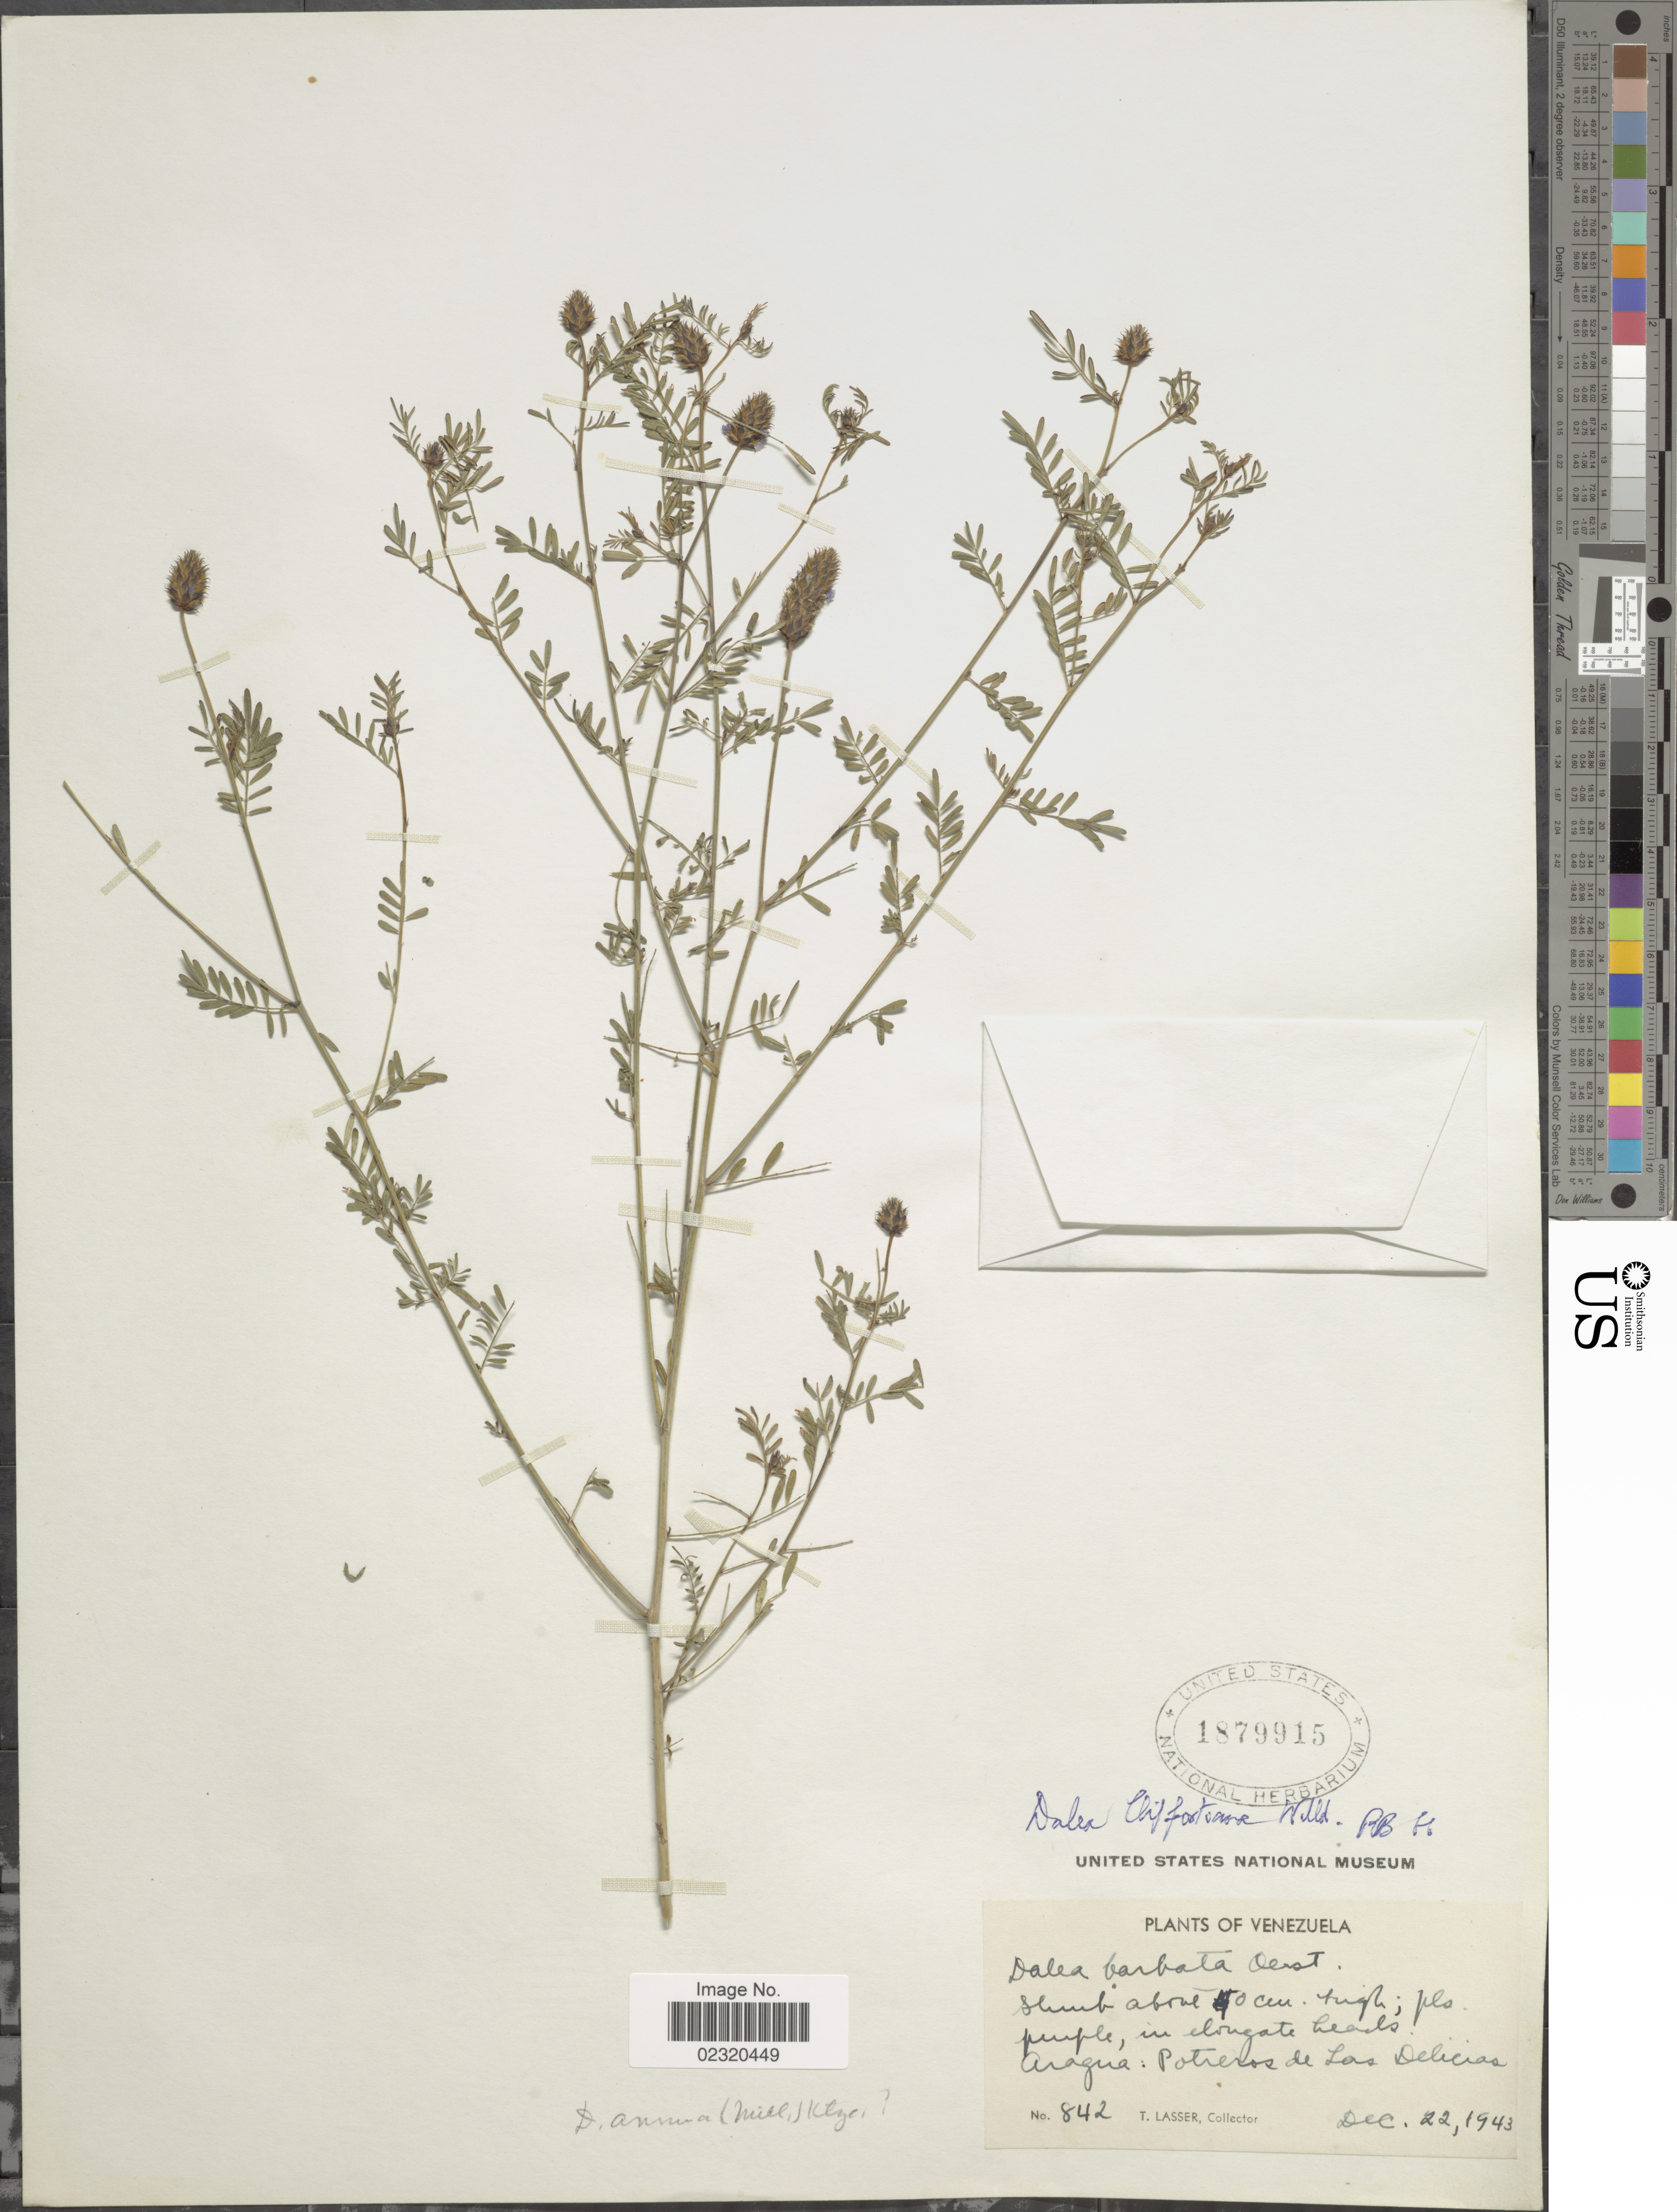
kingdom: Plantae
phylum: Tracheophyta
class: Magnoliopsida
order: Fabales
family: Fabaceae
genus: Dalea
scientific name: Dalea cliffortiana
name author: Willd.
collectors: T. Lasser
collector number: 842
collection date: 1943-12-22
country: Venezuela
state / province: Aragua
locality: Potreros de Las Delicias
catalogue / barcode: US 1879915